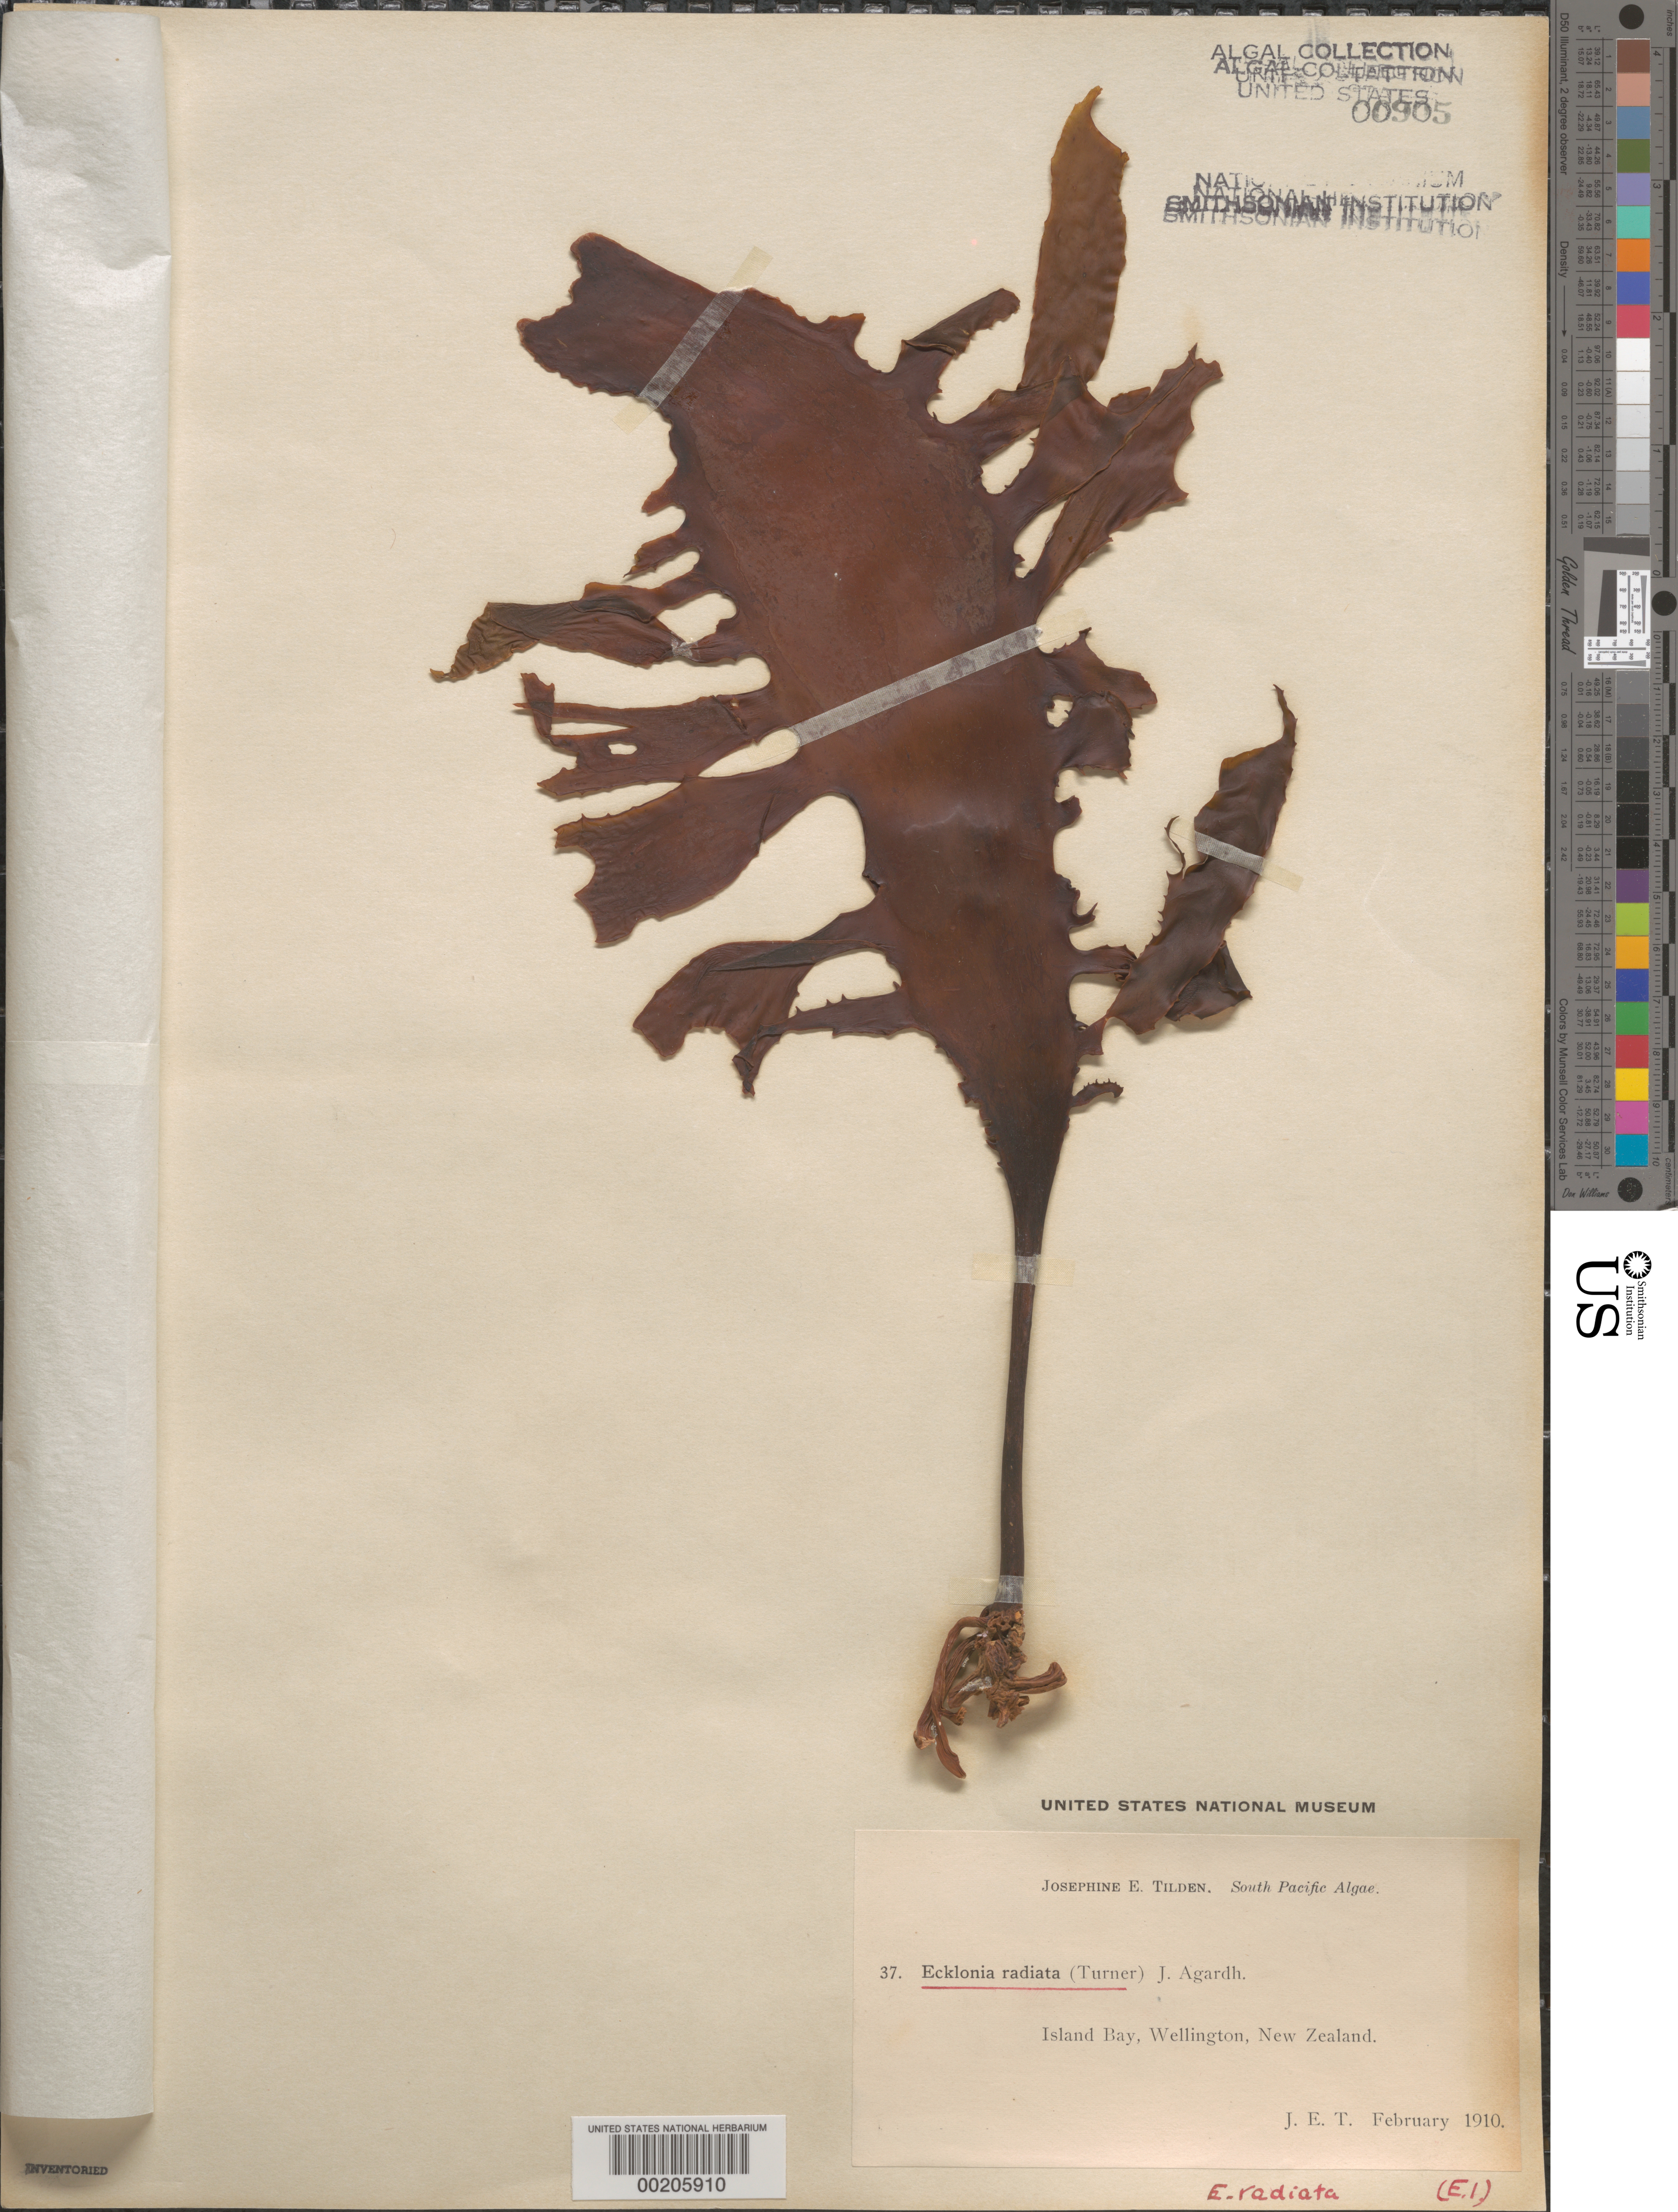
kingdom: Chromista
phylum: Ochrophyta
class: Phaeophyceae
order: Laminariales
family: Lessoniaceae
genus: Ecklonia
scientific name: Ecklonia radiata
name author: (C. Agardh) J. Agardh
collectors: J. E. Tilden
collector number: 37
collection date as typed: Feb 1910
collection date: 1910-02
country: New Zealand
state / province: Wellington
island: North Island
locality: Wellington, Island Bay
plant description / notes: Tilden, South Pacific Algae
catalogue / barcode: US 905